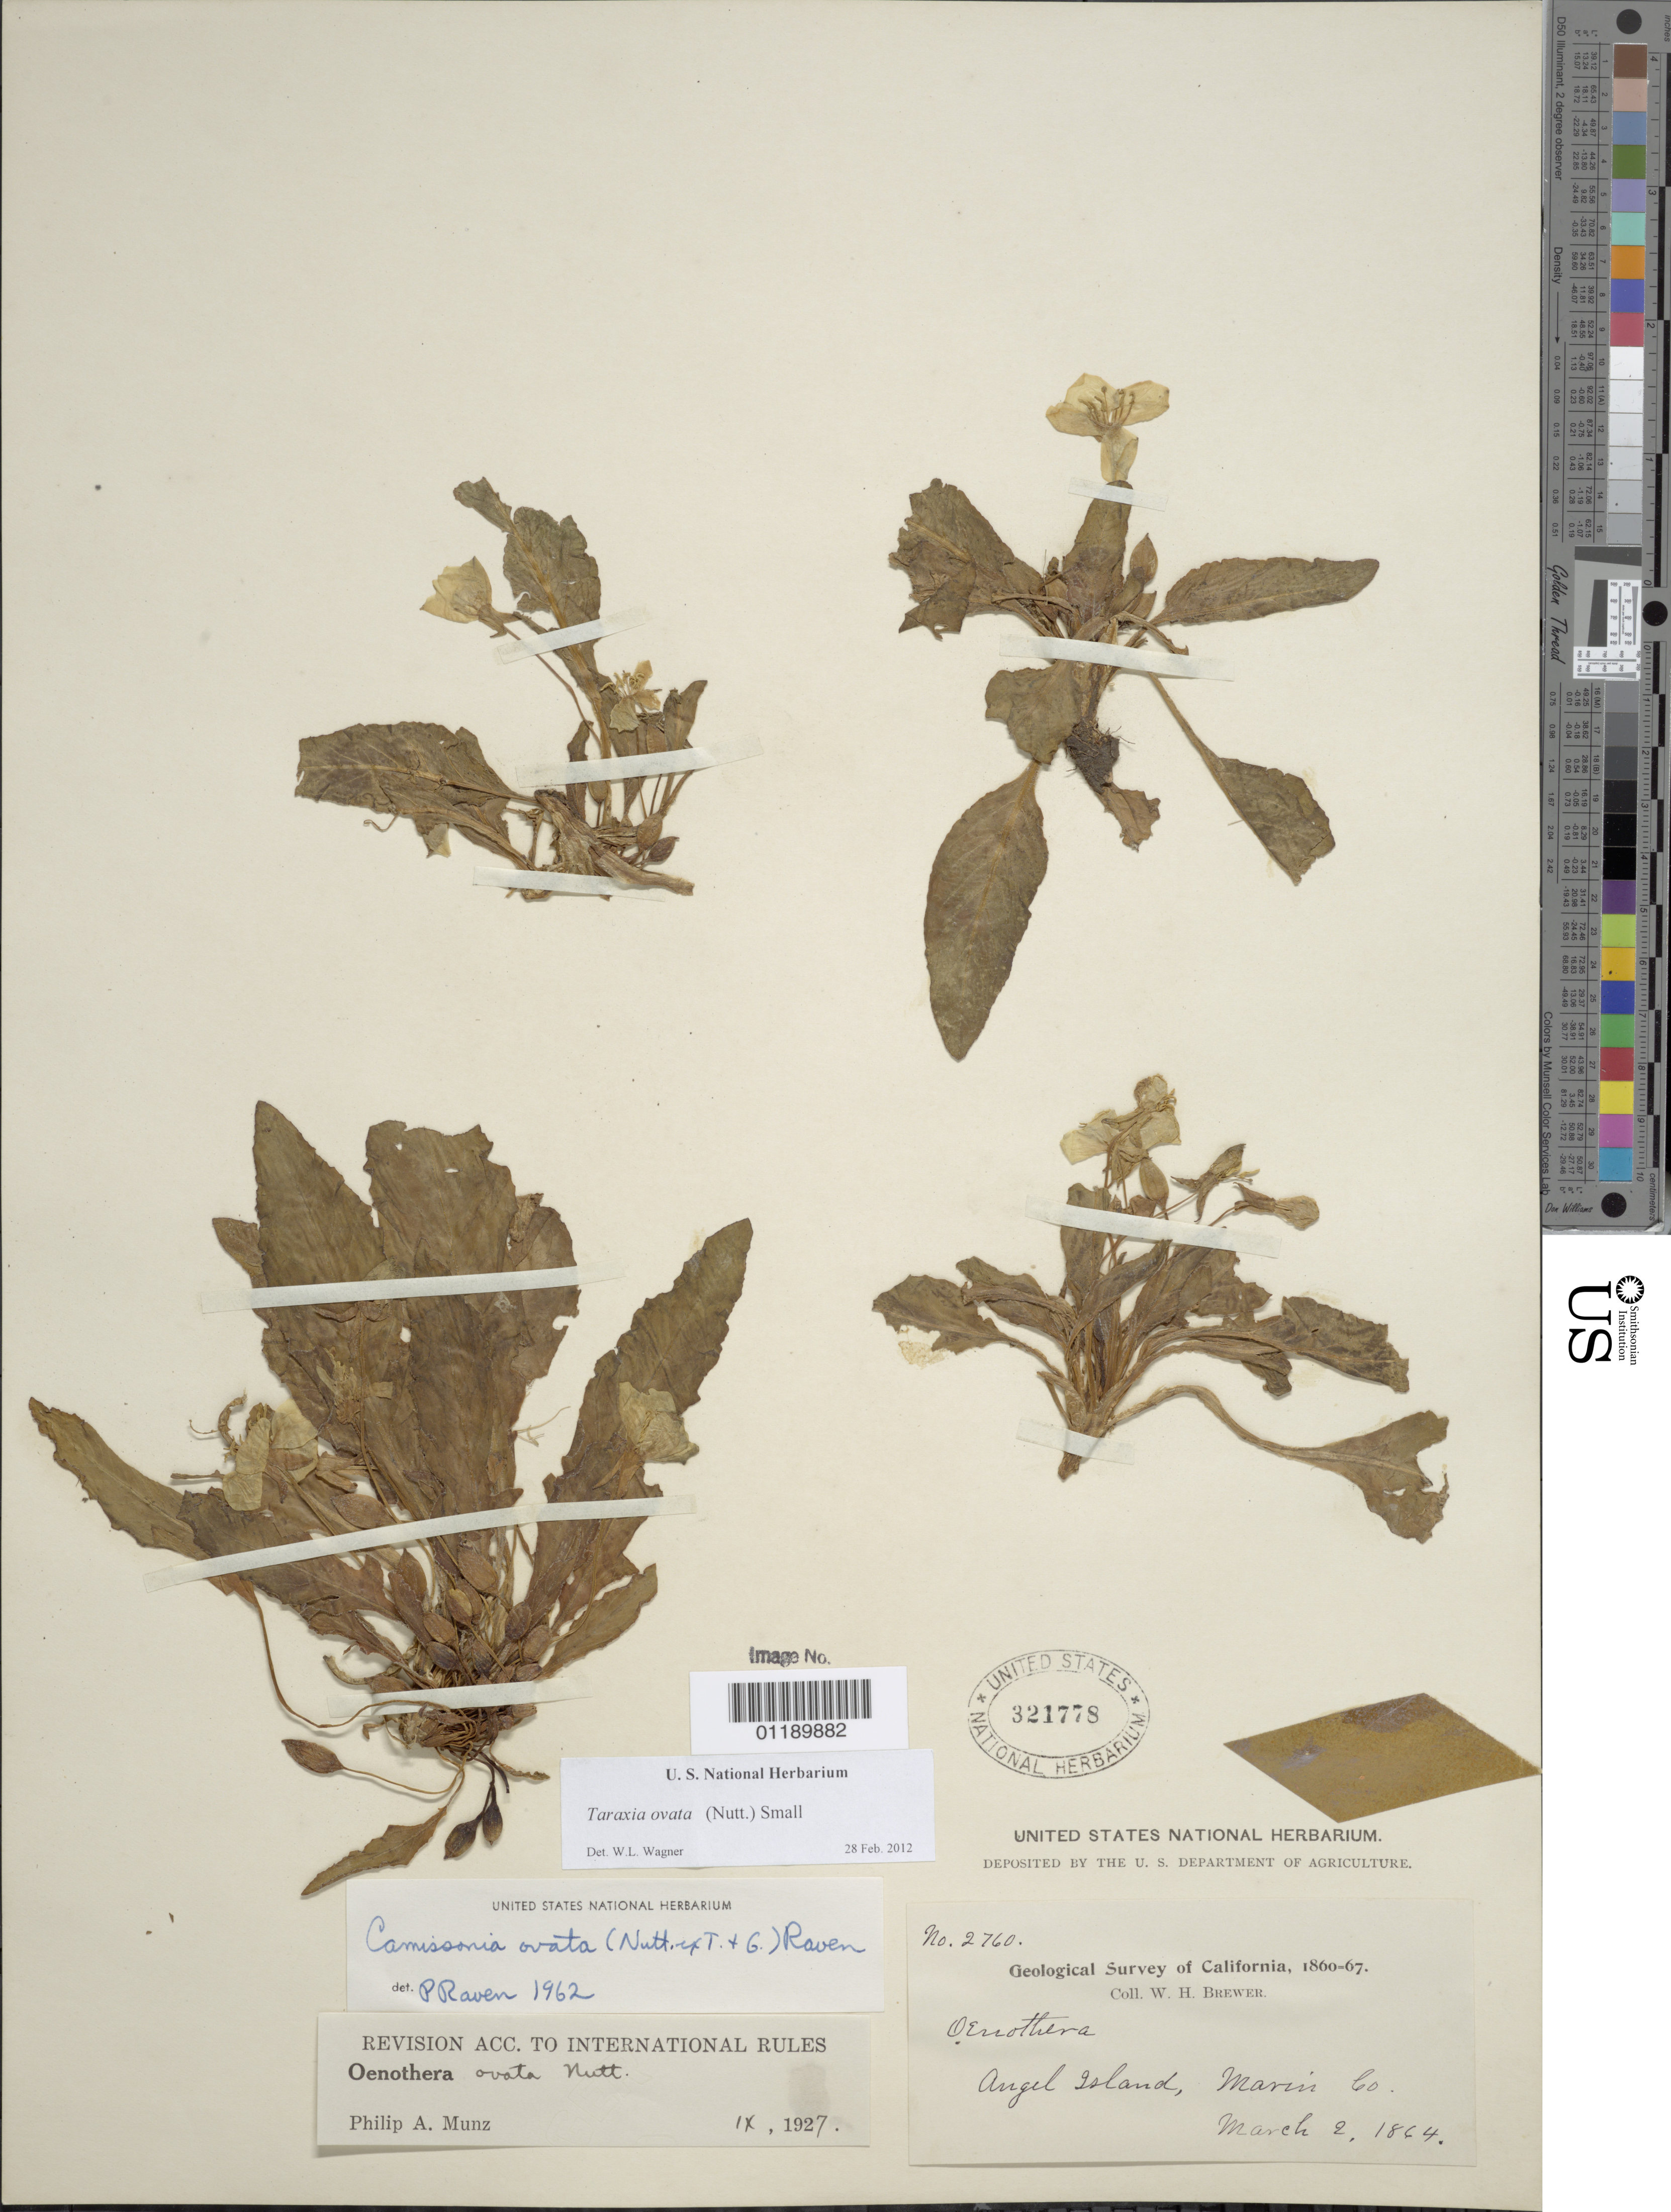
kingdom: Plantae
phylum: Tracheophyta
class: Magnoliopsida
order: Myrtales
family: Onagraceae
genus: Taraxia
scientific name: Taraxia ovata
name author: (Nutt.) Small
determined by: Wagner, W. L., (BOT), Smithsonian Institution - National Museum of Natural History (UNITED STATES)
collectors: W. H. Brewer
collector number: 2760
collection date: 1864-03-02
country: United States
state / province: California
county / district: Marin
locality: Angel Island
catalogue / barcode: US 321778